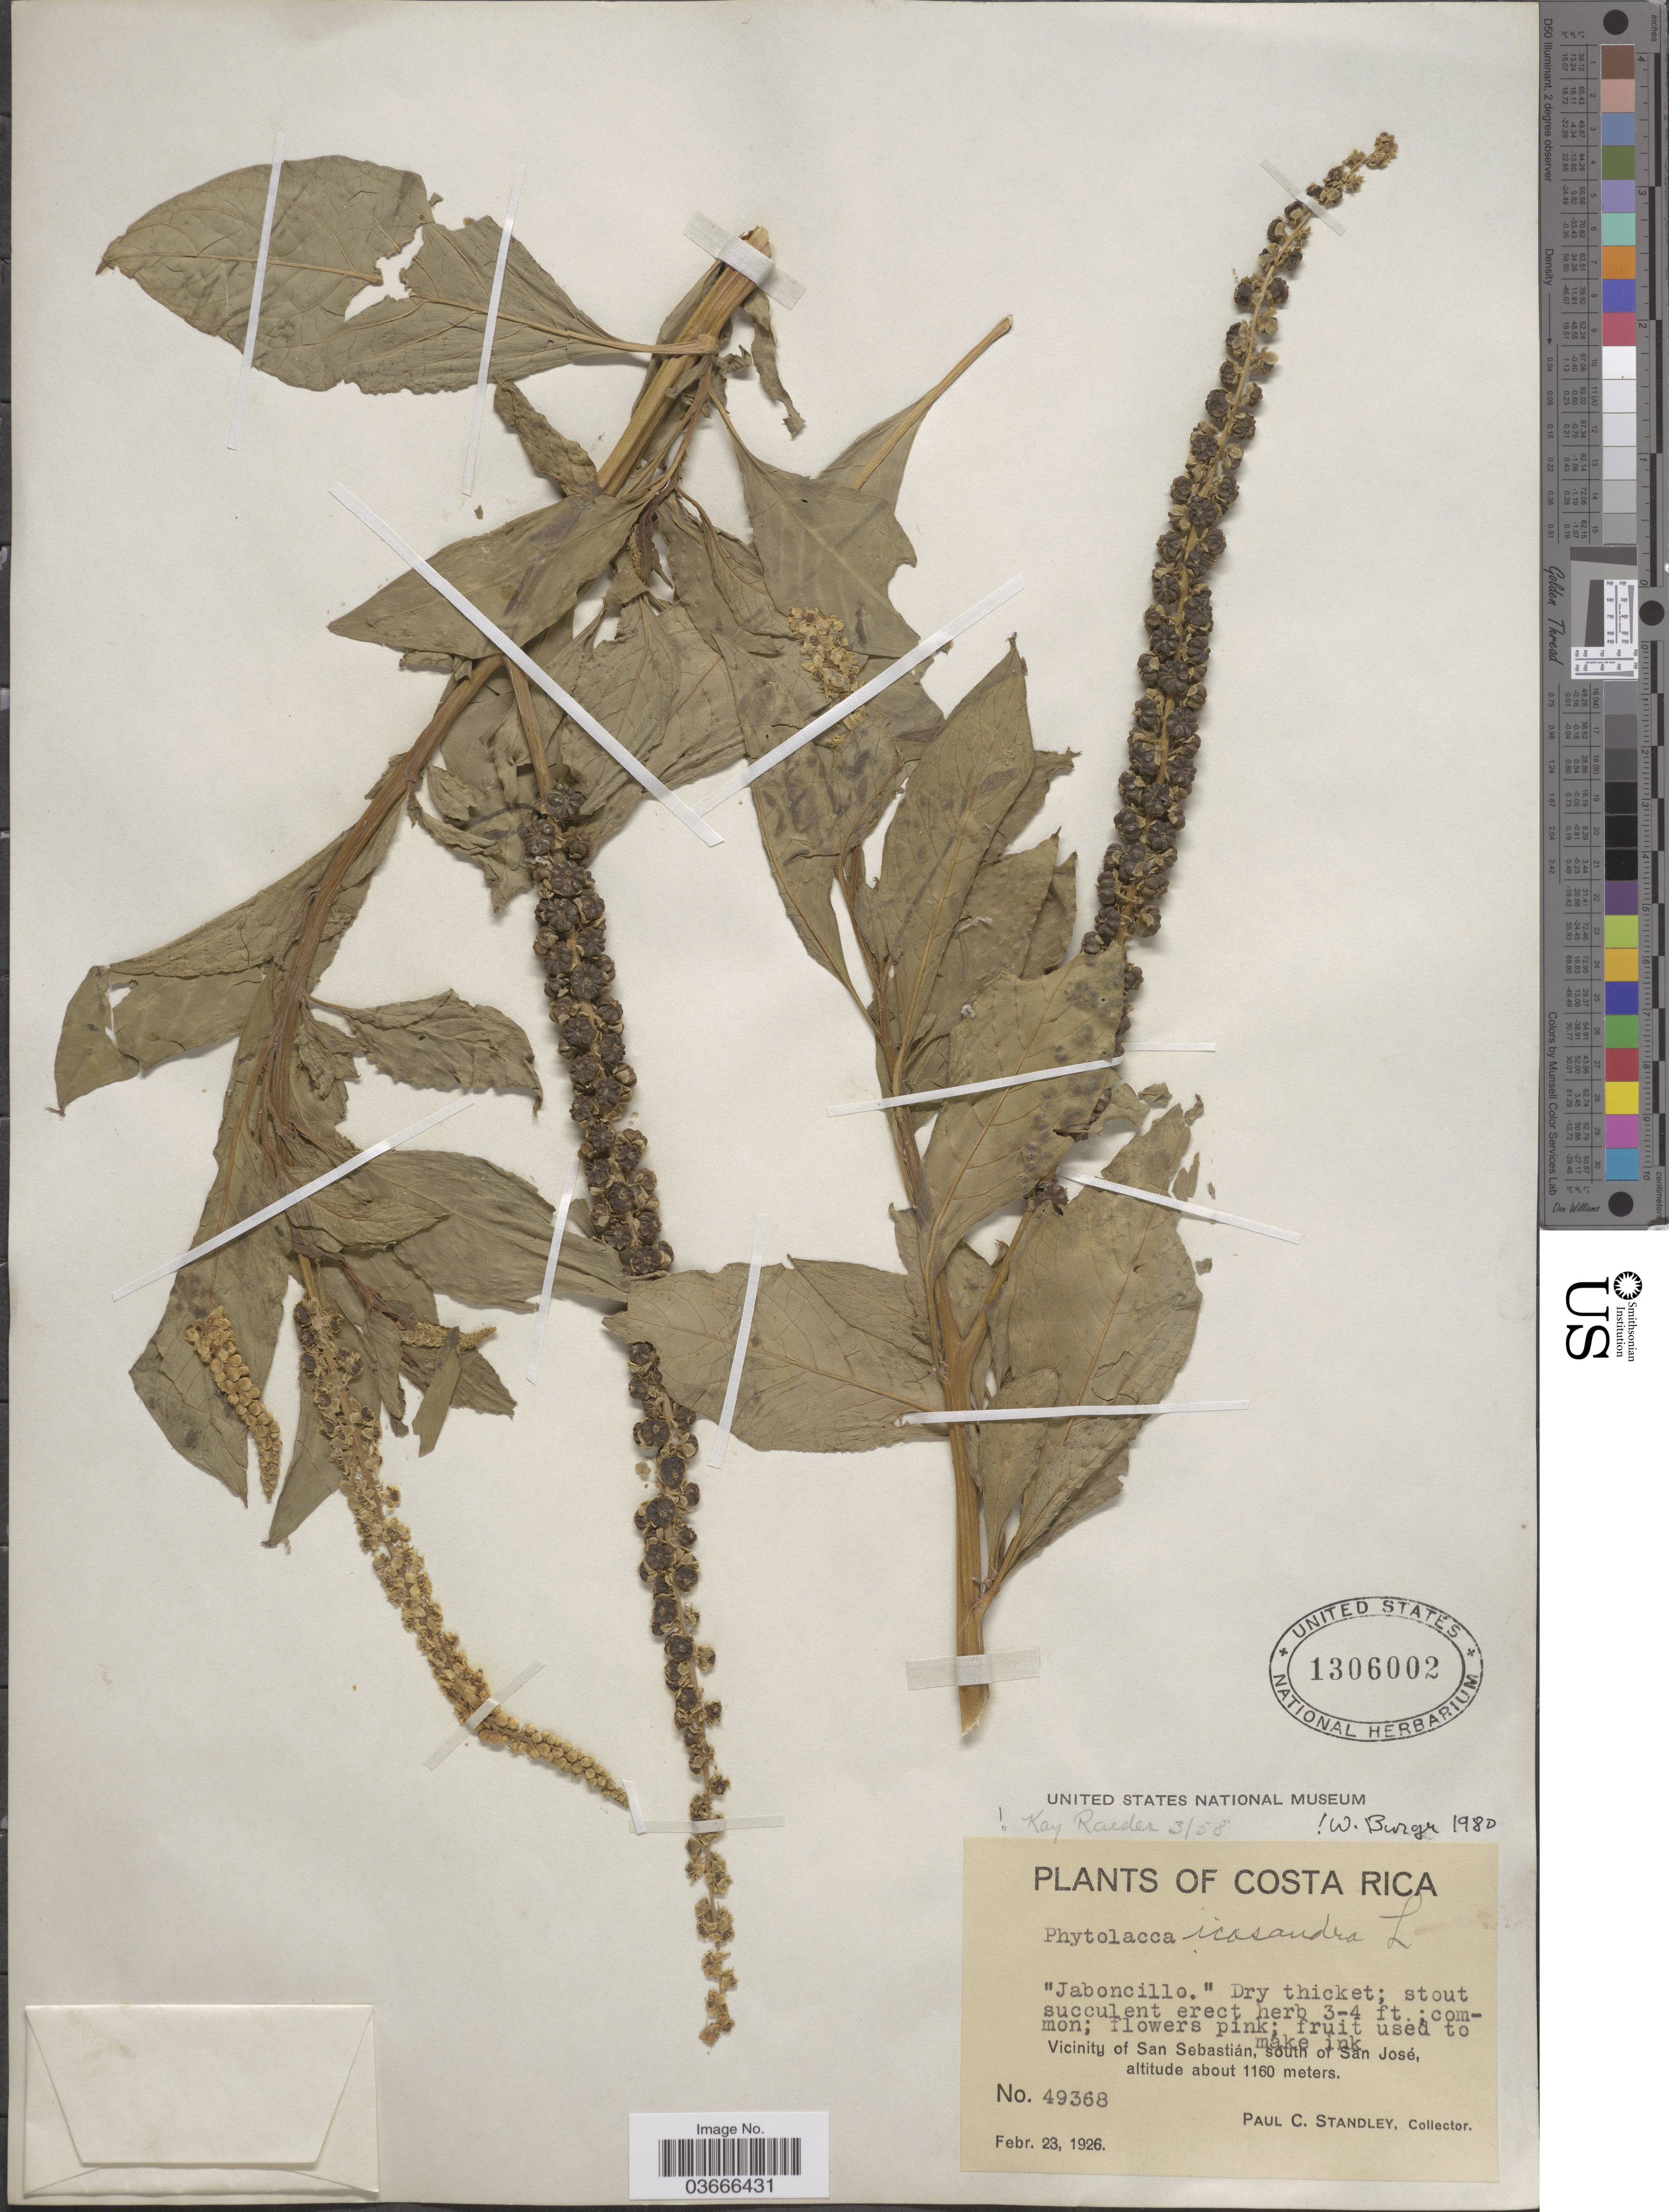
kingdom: Plantae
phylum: Tracheophyta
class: Magnoliopsida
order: Caryophyllales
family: Phytolaccaceae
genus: Phytolacca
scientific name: Phytolacca icosandra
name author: L.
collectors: P. C. Standley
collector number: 49368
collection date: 1926-02-23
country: Costa Rica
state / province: San José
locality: Vicinity of San Sebastián, south of San José.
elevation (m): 1160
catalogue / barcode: US 1306002